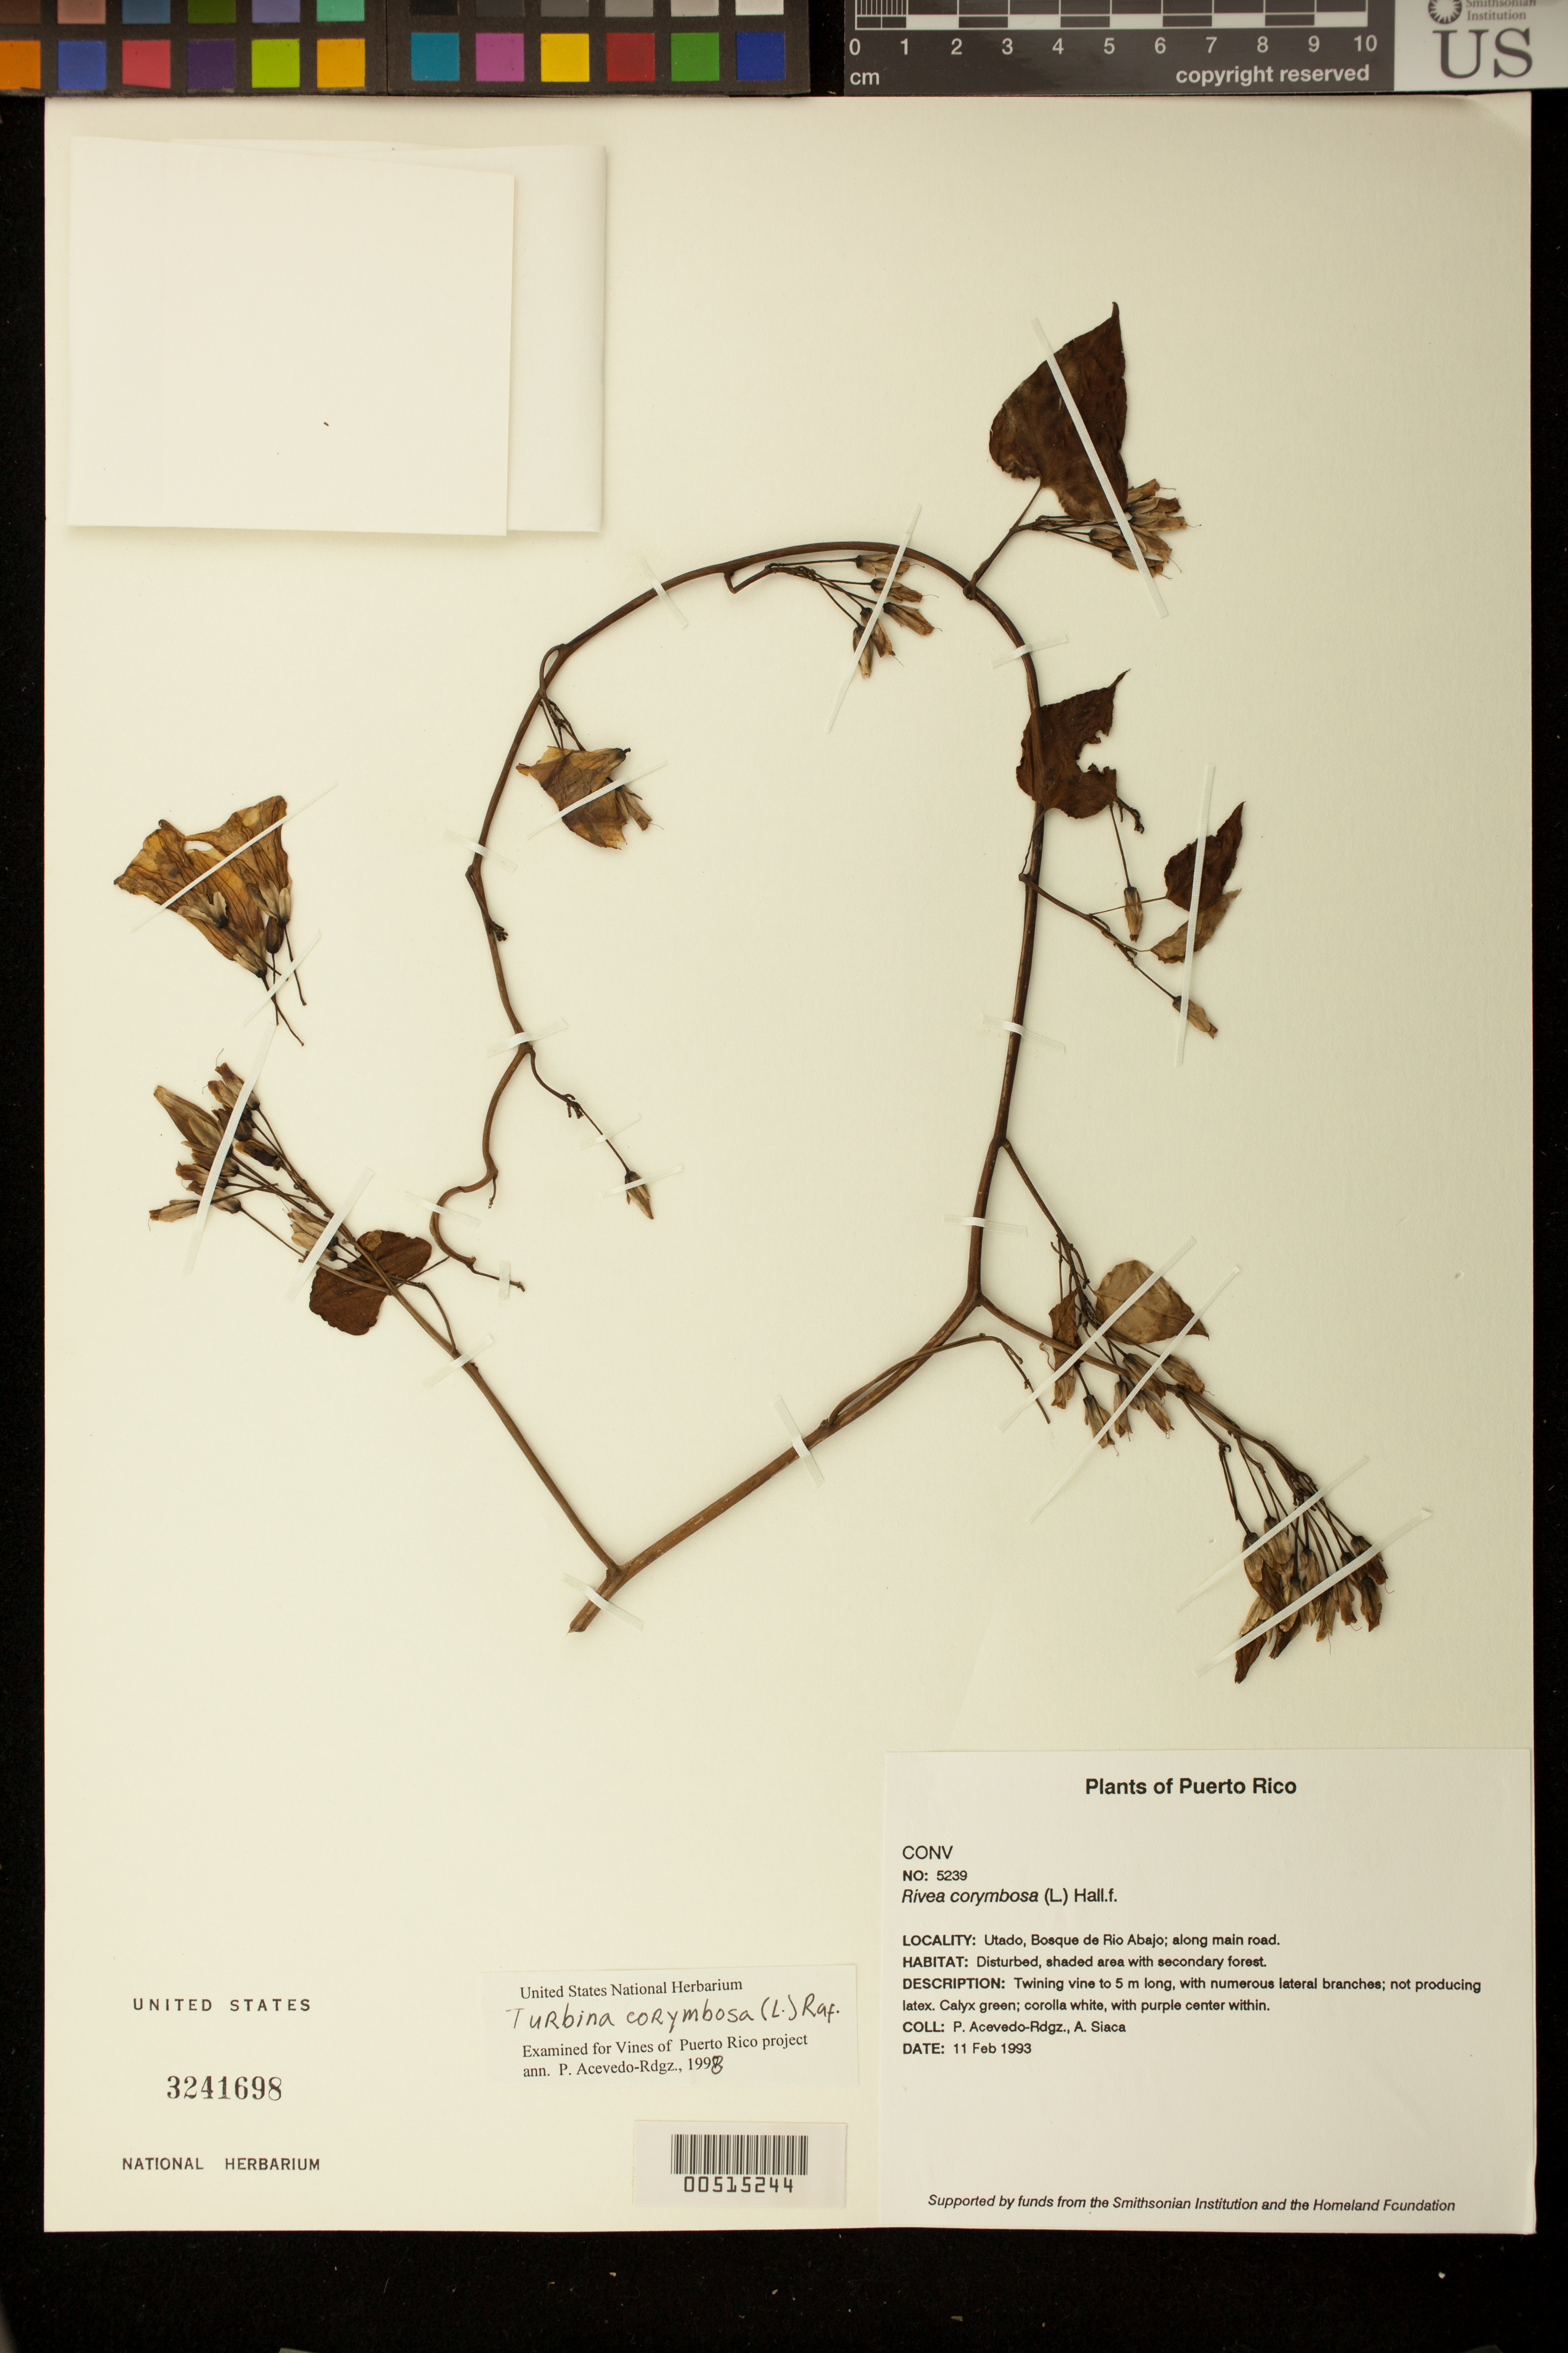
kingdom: Plantae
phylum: Tracheophyta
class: Magnoliopsida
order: Solanales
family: Convolvulaceae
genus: Turbina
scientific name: Turbina corymbosa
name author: (L.) Raf.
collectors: P. Acevedo-Rodr. & A. Siaca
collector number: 5239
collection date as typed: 11 Feb 1993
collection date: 1993-02-11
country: Puerto Rico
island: Puerto Rico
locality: Utuado, Bosque de Rio Abajo. Along main road.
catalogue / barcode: US 2341698